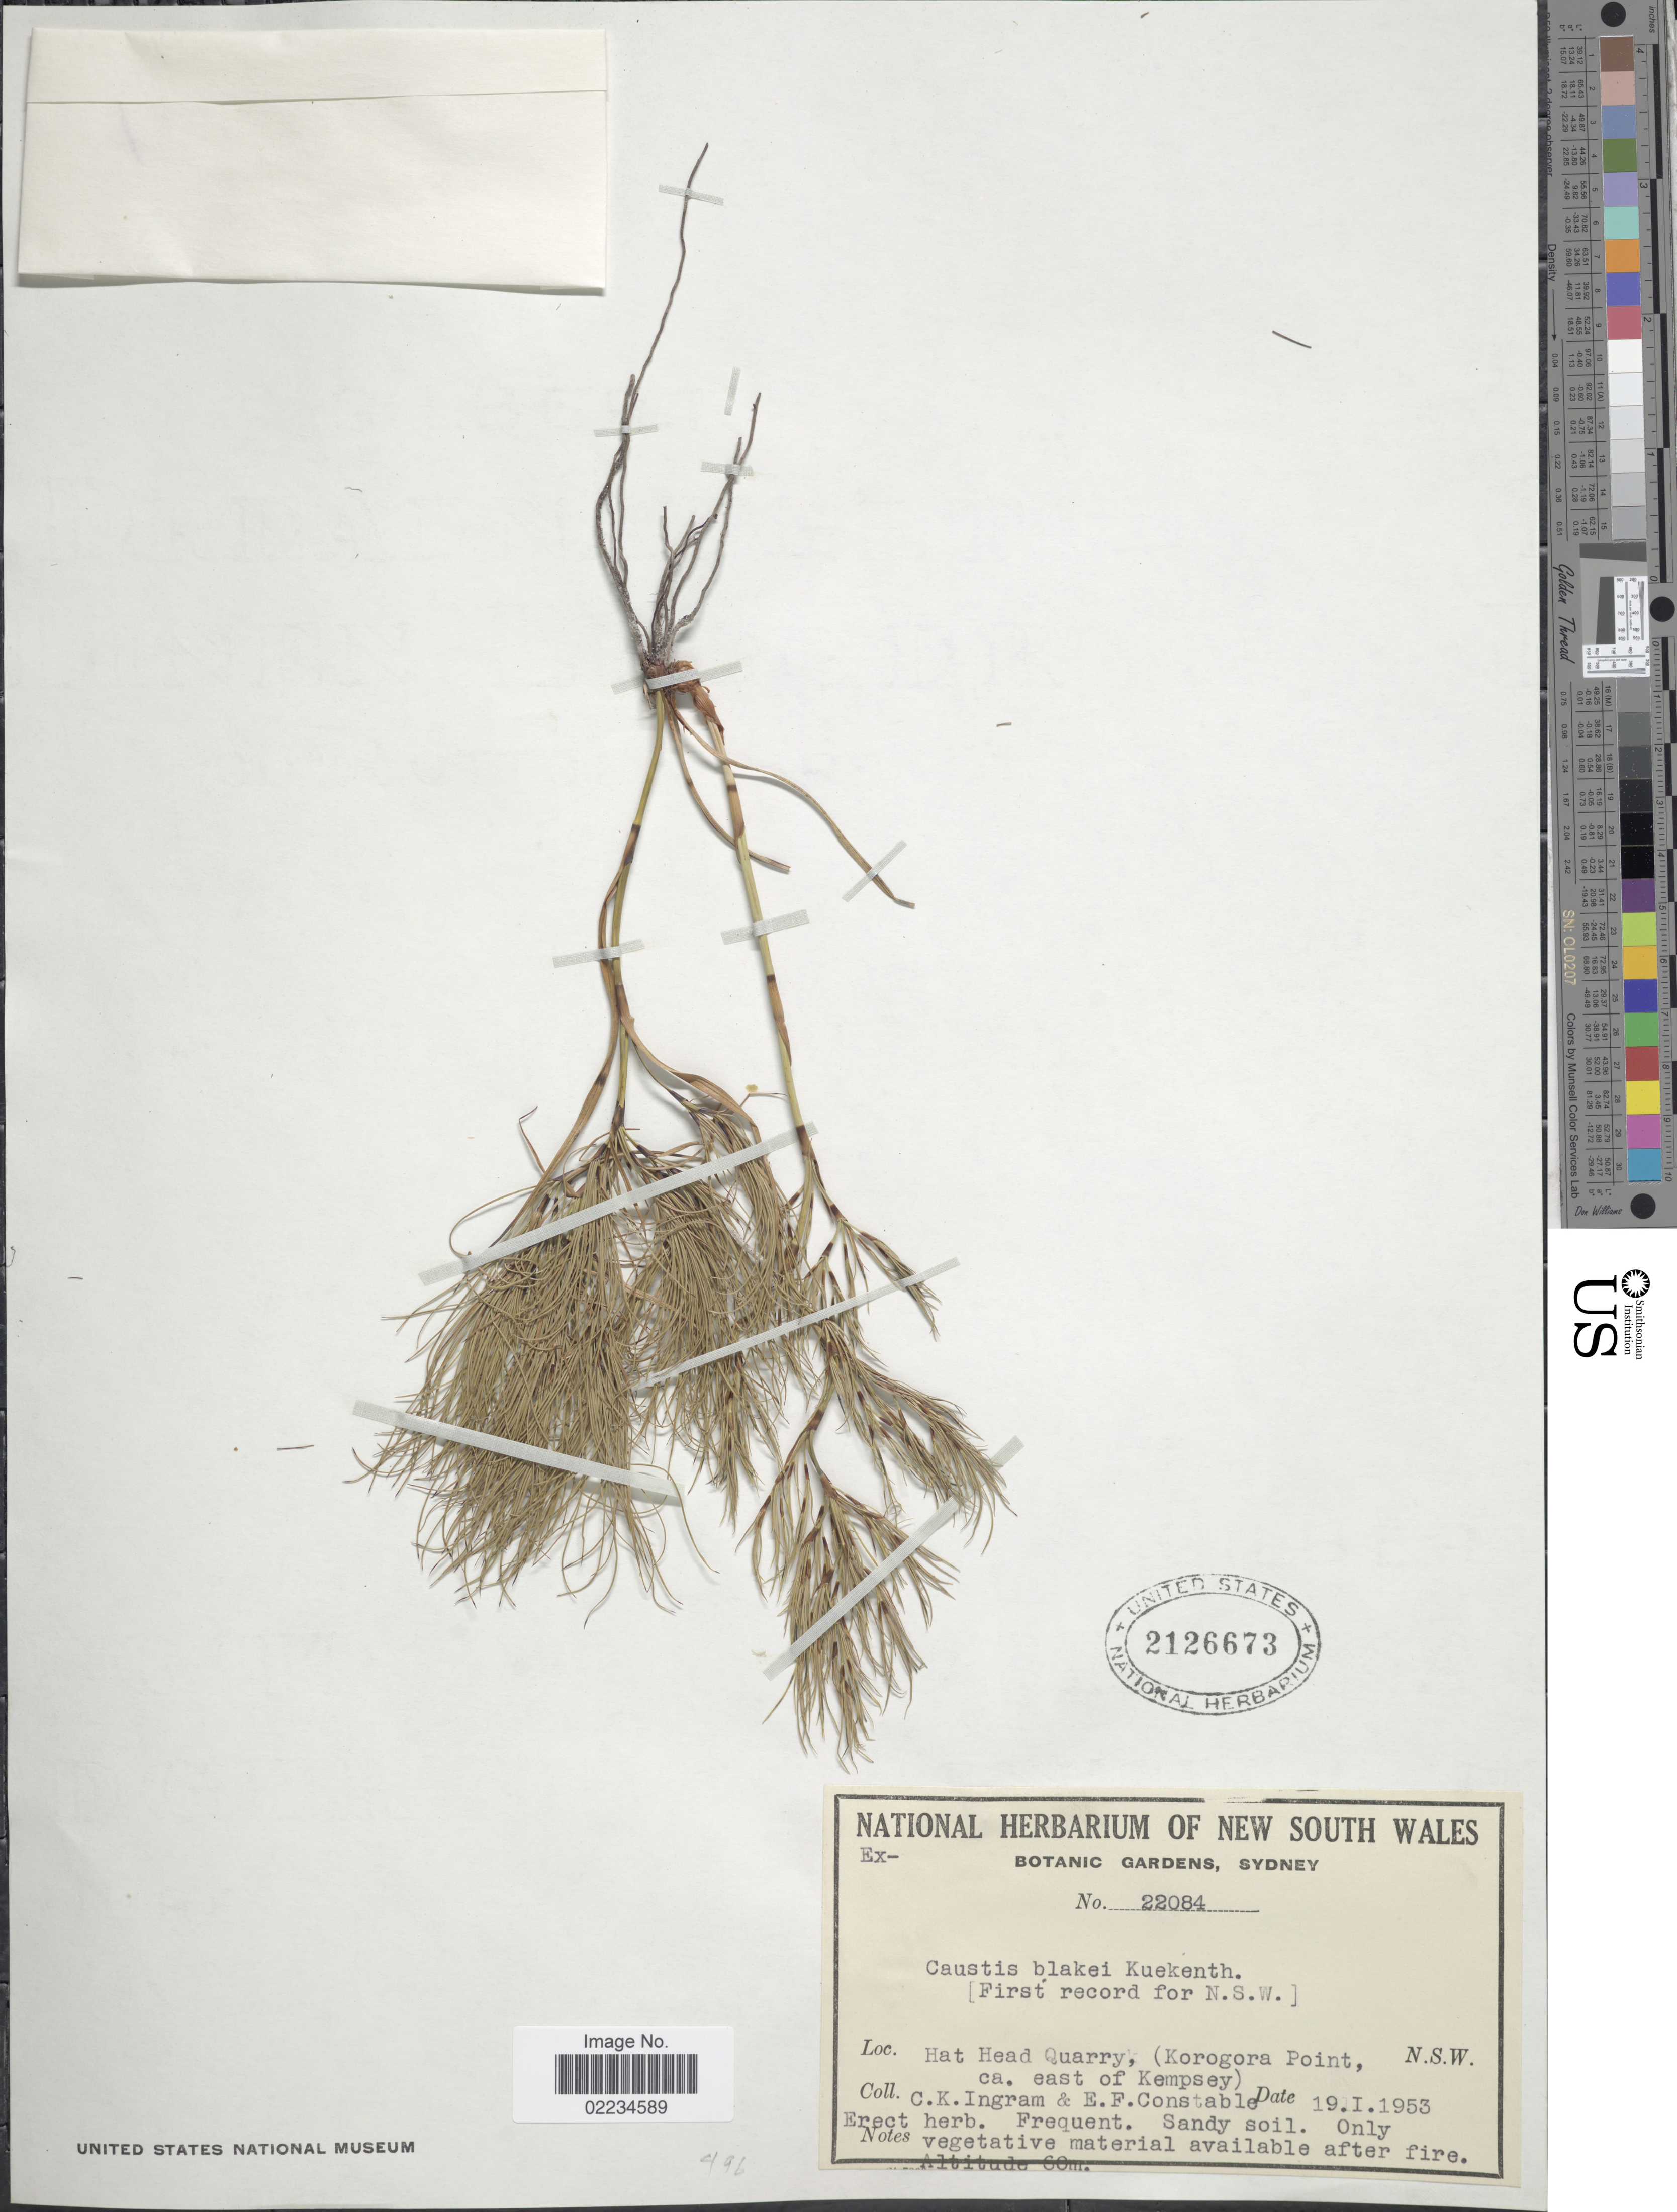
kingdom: Plantae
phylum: Tracheophyta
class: Liliopsida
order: Poales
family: Cyperaceae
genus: Caustis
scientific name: Caustis blakei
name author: Kük. ex S.T. Blake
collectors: C. Ingram & E. F. Constable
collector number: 22084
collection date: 1953-01-19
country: Australia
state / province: New South Wales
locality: Hat Head Quarry, (Korogora Point, ca. east of Kempsey)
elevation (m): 60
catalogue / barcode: US 2126673